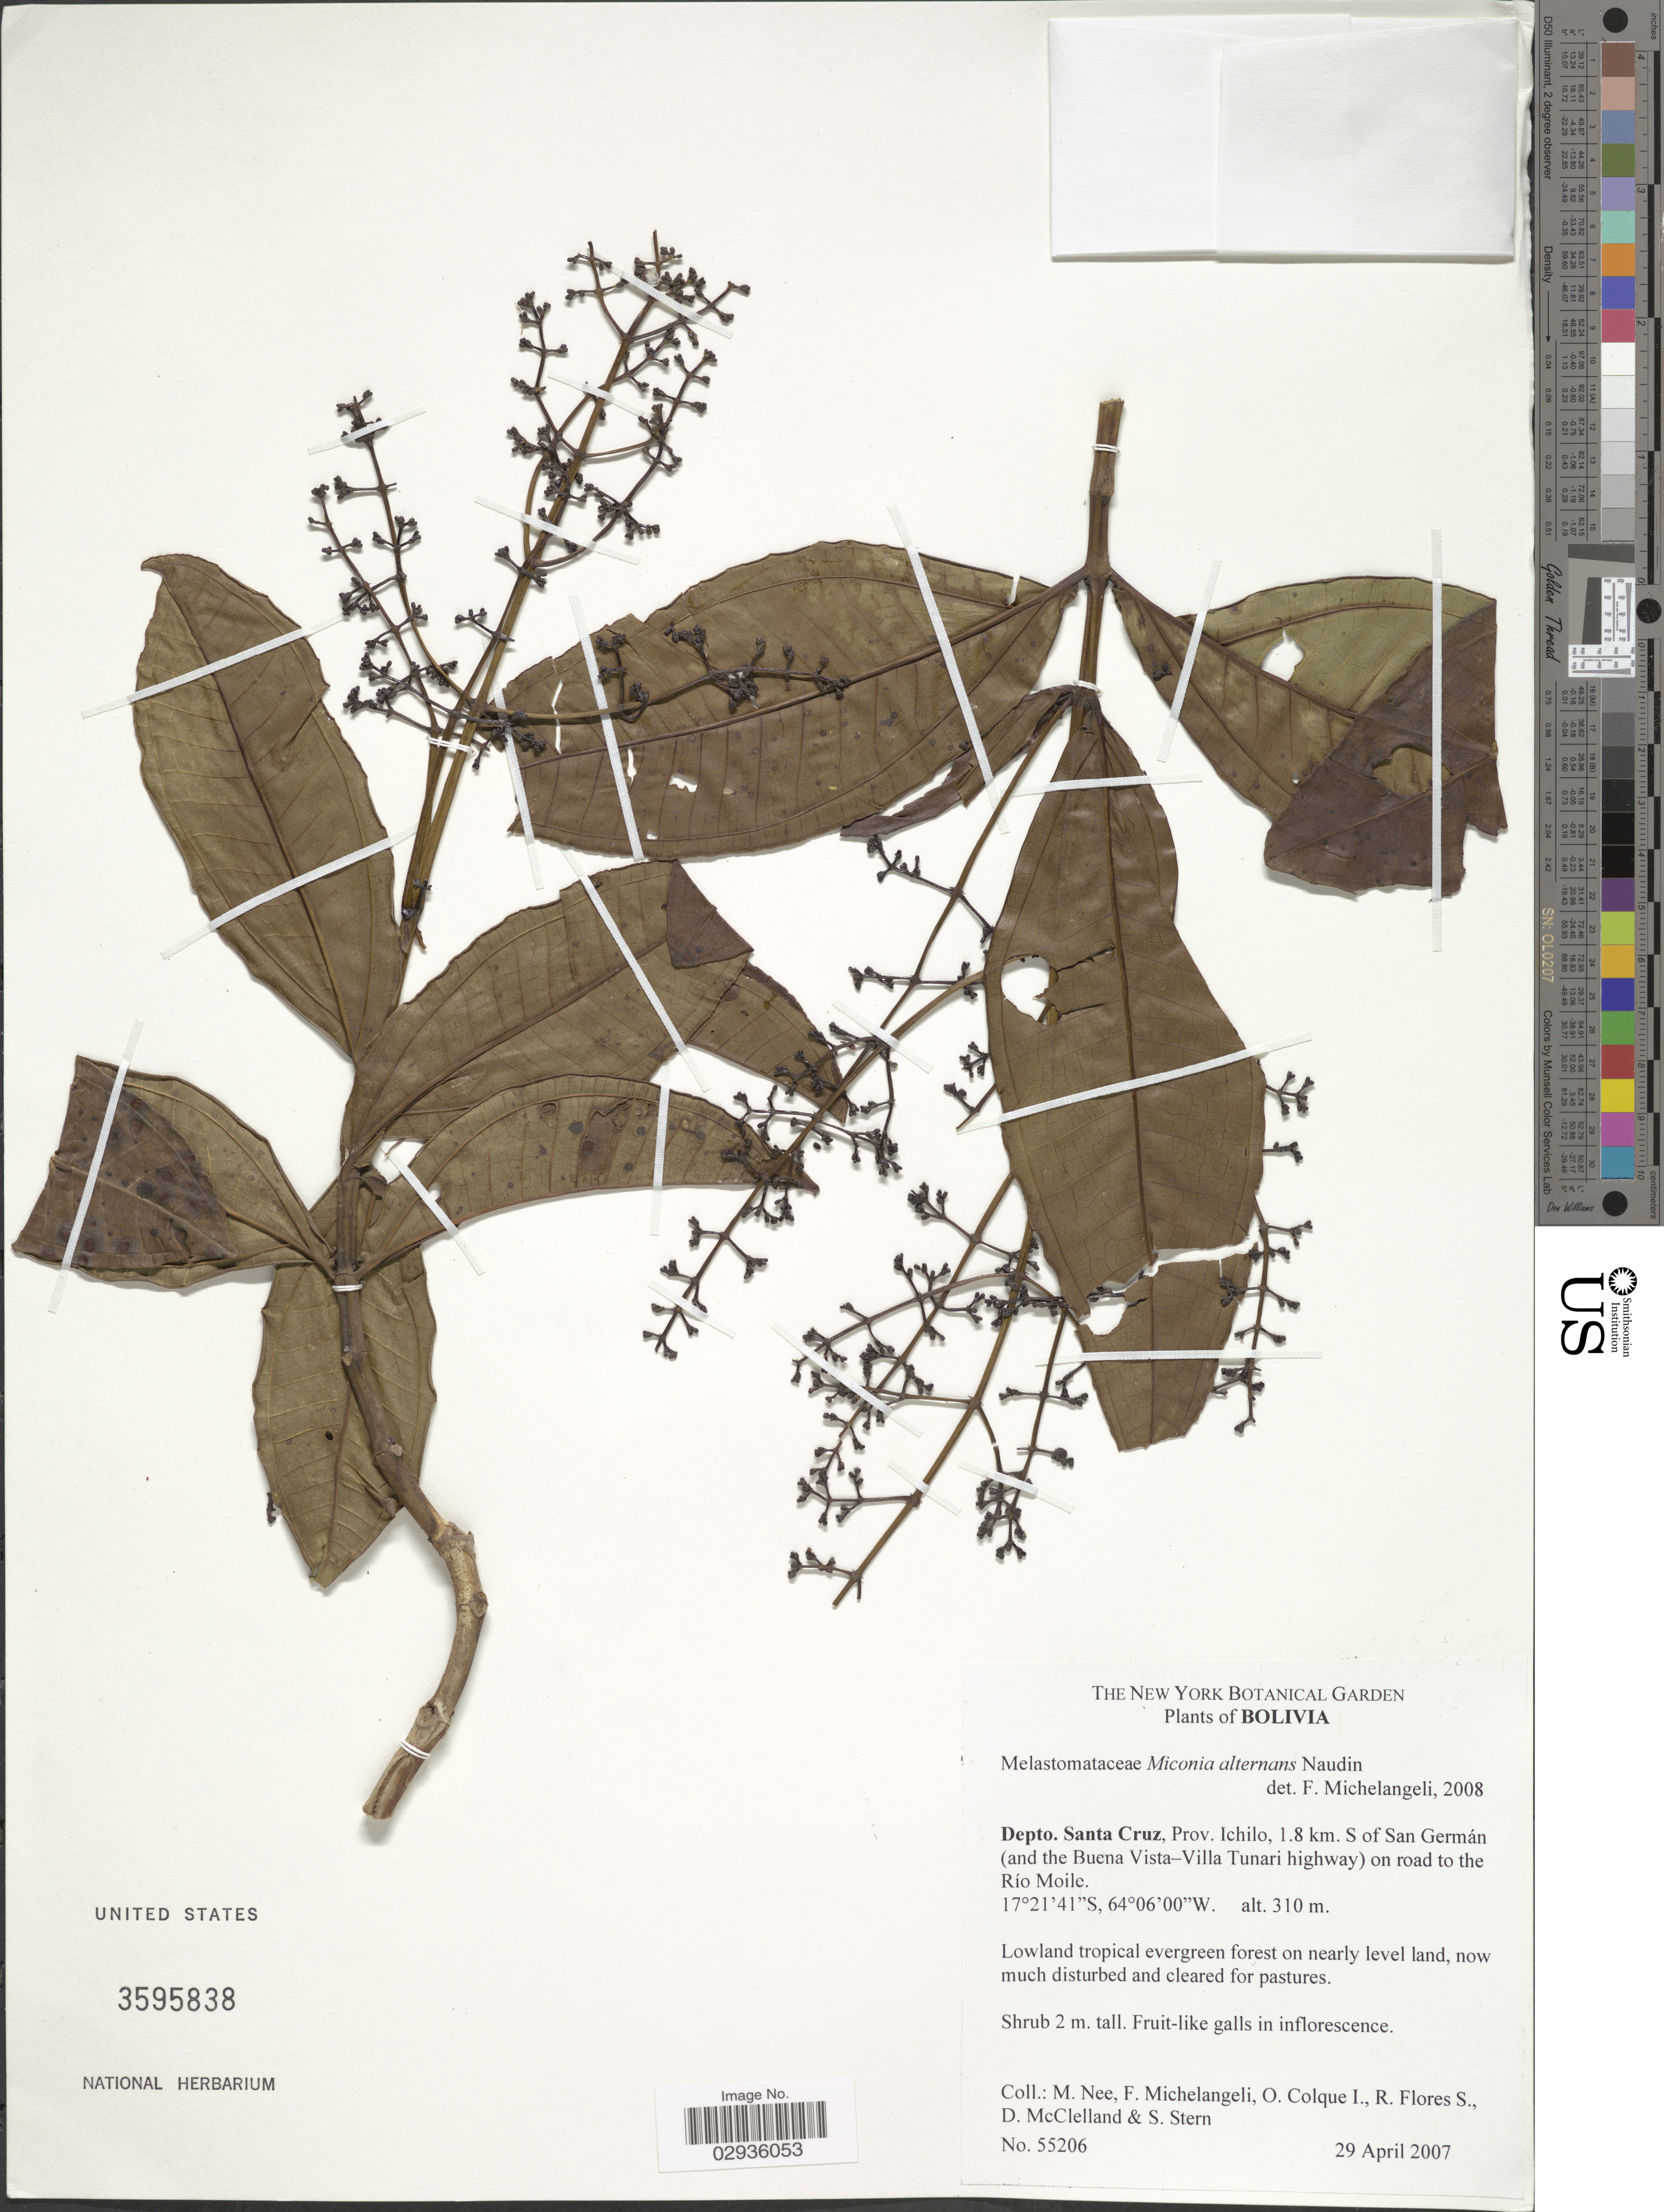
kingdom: Plantae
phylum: Tracheophyta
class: Magnoliopsida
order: Myrtales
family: Melastomataceae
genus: Miconia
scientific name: Miconia alternans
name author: Naudin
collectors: M. Nee, F. Michelangeli, O. Colque, R. Flores S. & et al.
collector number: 55206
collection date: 2007-04-29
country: Bolivia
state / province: Santa Cruz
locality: Depto. Santa Cruz, Prov. Ichilo, 1.8 km. S of San Germán (and the Buena Vista-Villa Tunari highway) on road to the Río Moile.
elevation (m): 310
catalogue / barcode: US 3595838